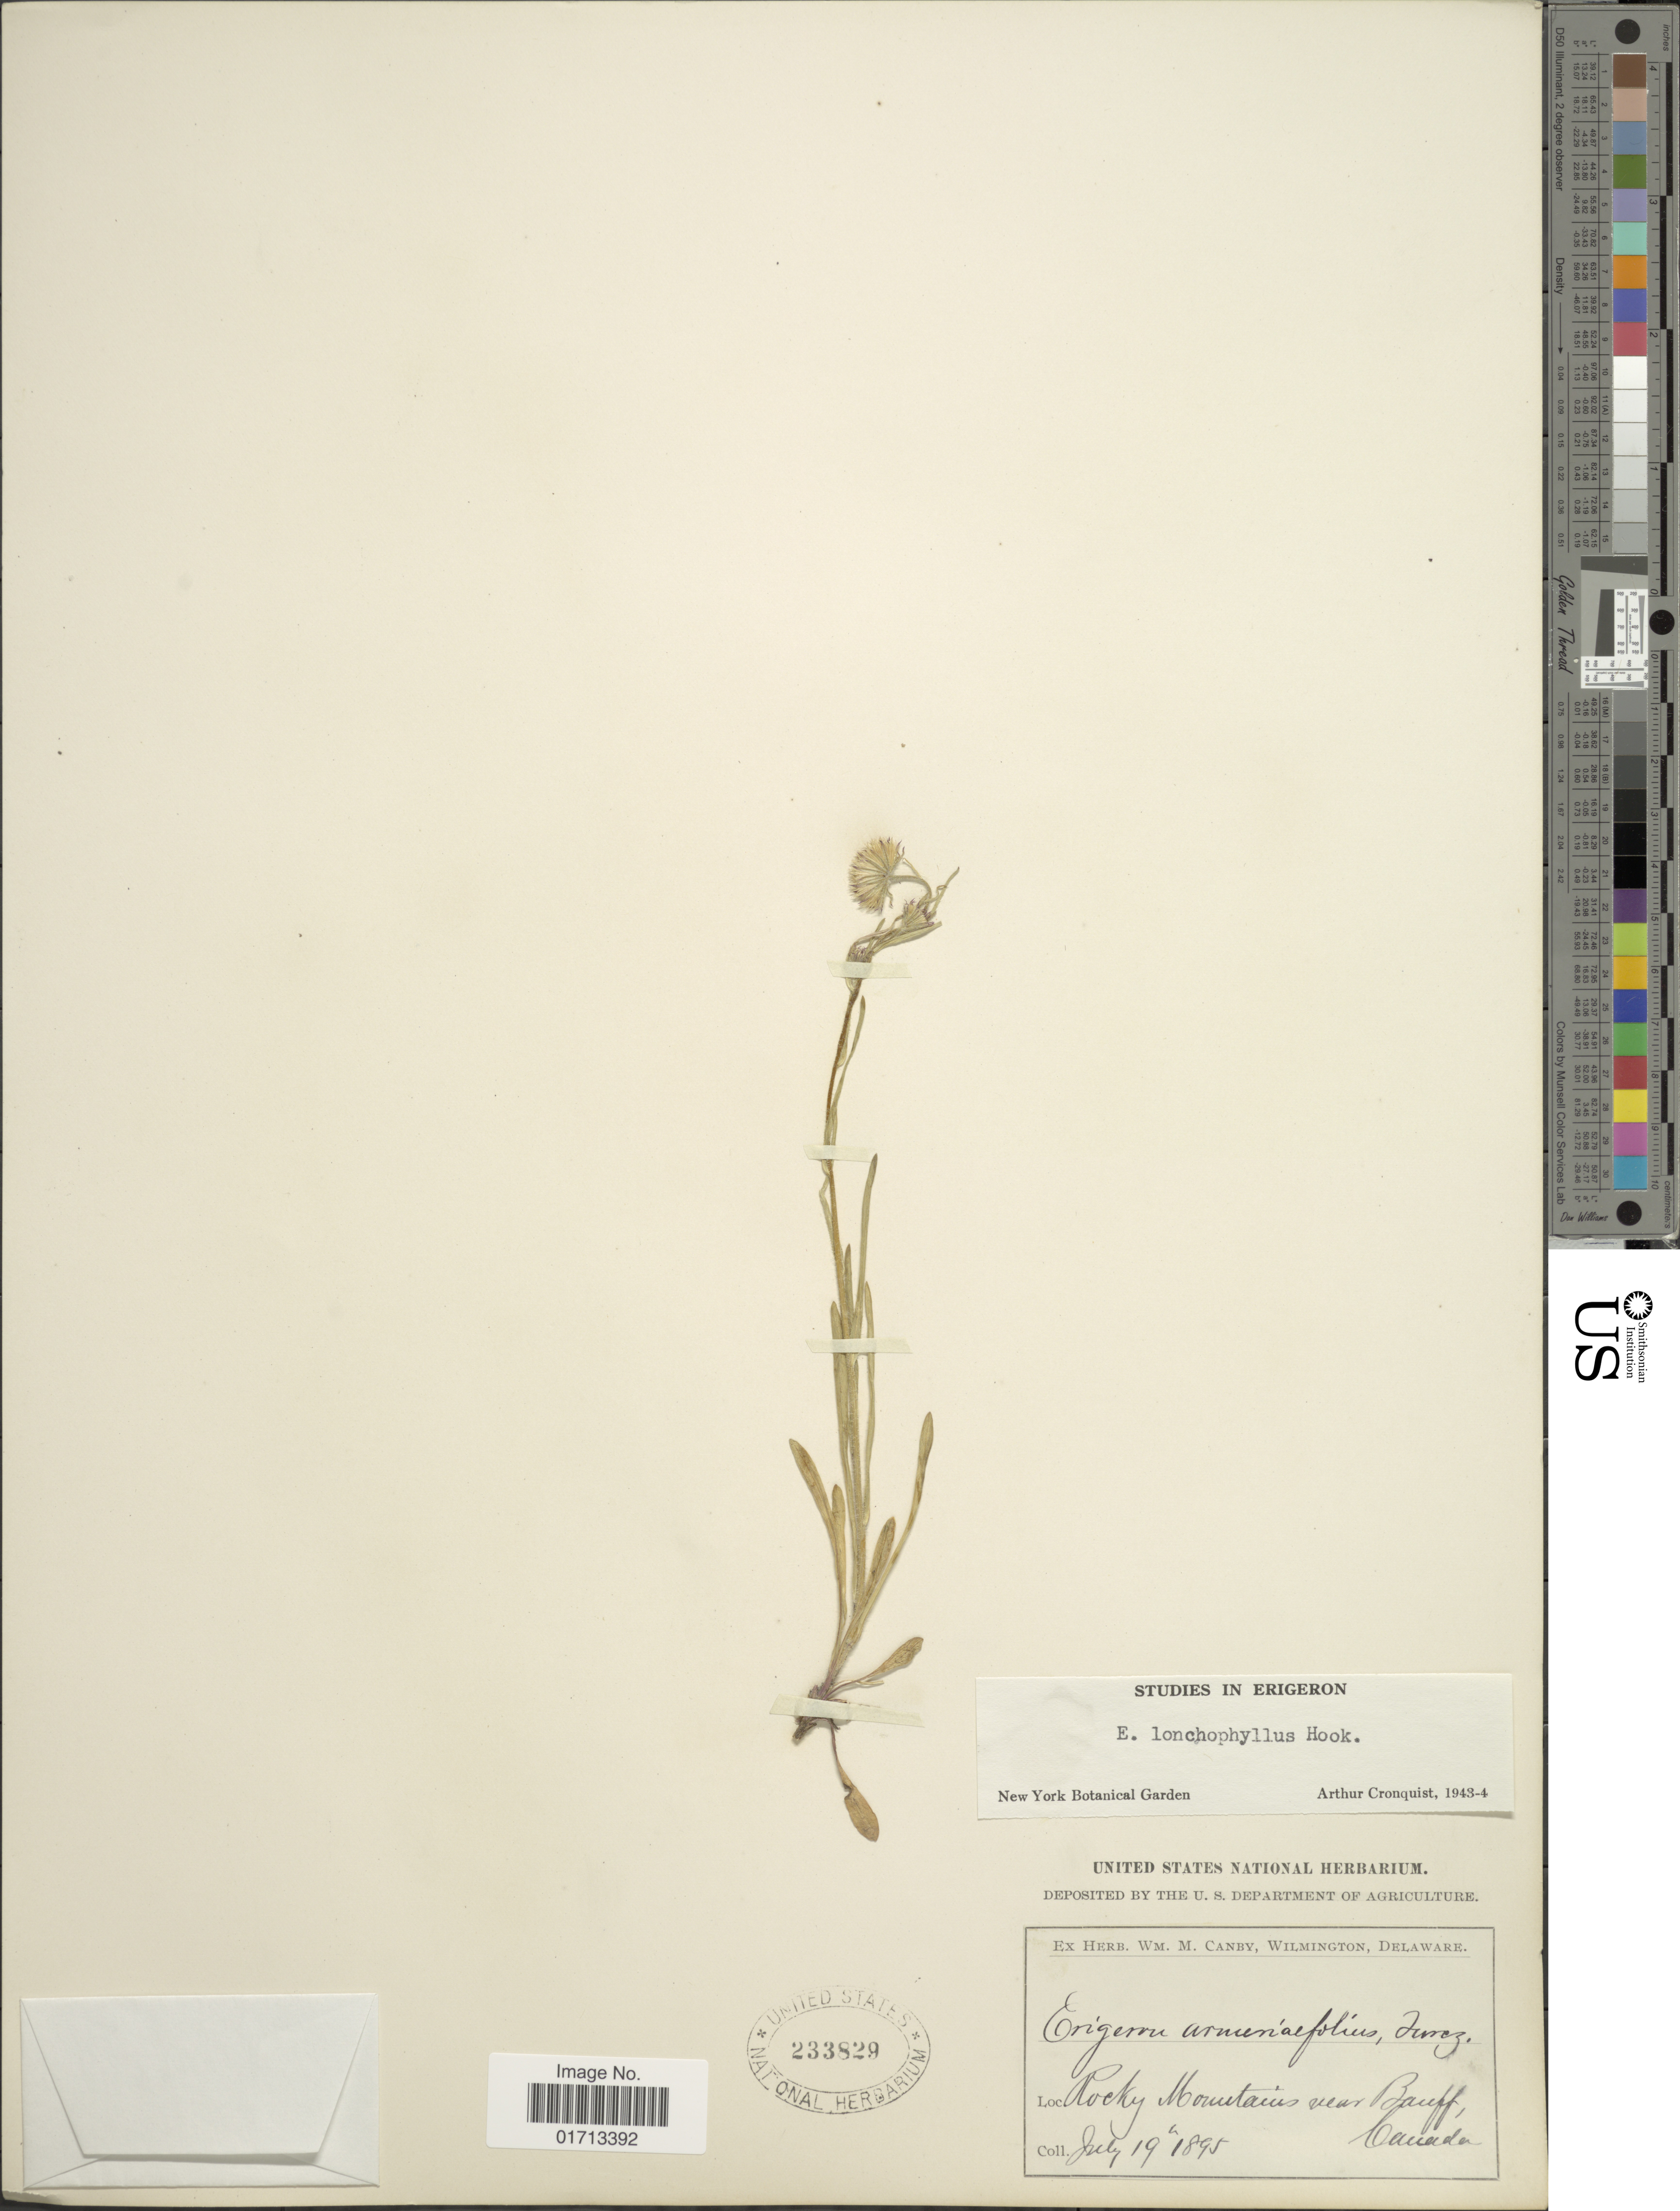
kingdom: Plantae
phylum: Tracheophyta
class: Magnoliopsida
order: Asterales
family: Asteraceae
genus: Erigeron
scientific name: Erigeron lonchophyllus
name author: Hook.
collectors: ex herb. W.M. Canby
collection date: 1895-07-19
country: Canada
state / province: Alberta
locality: Rocky Mountains near Banff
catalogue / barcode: US 233829